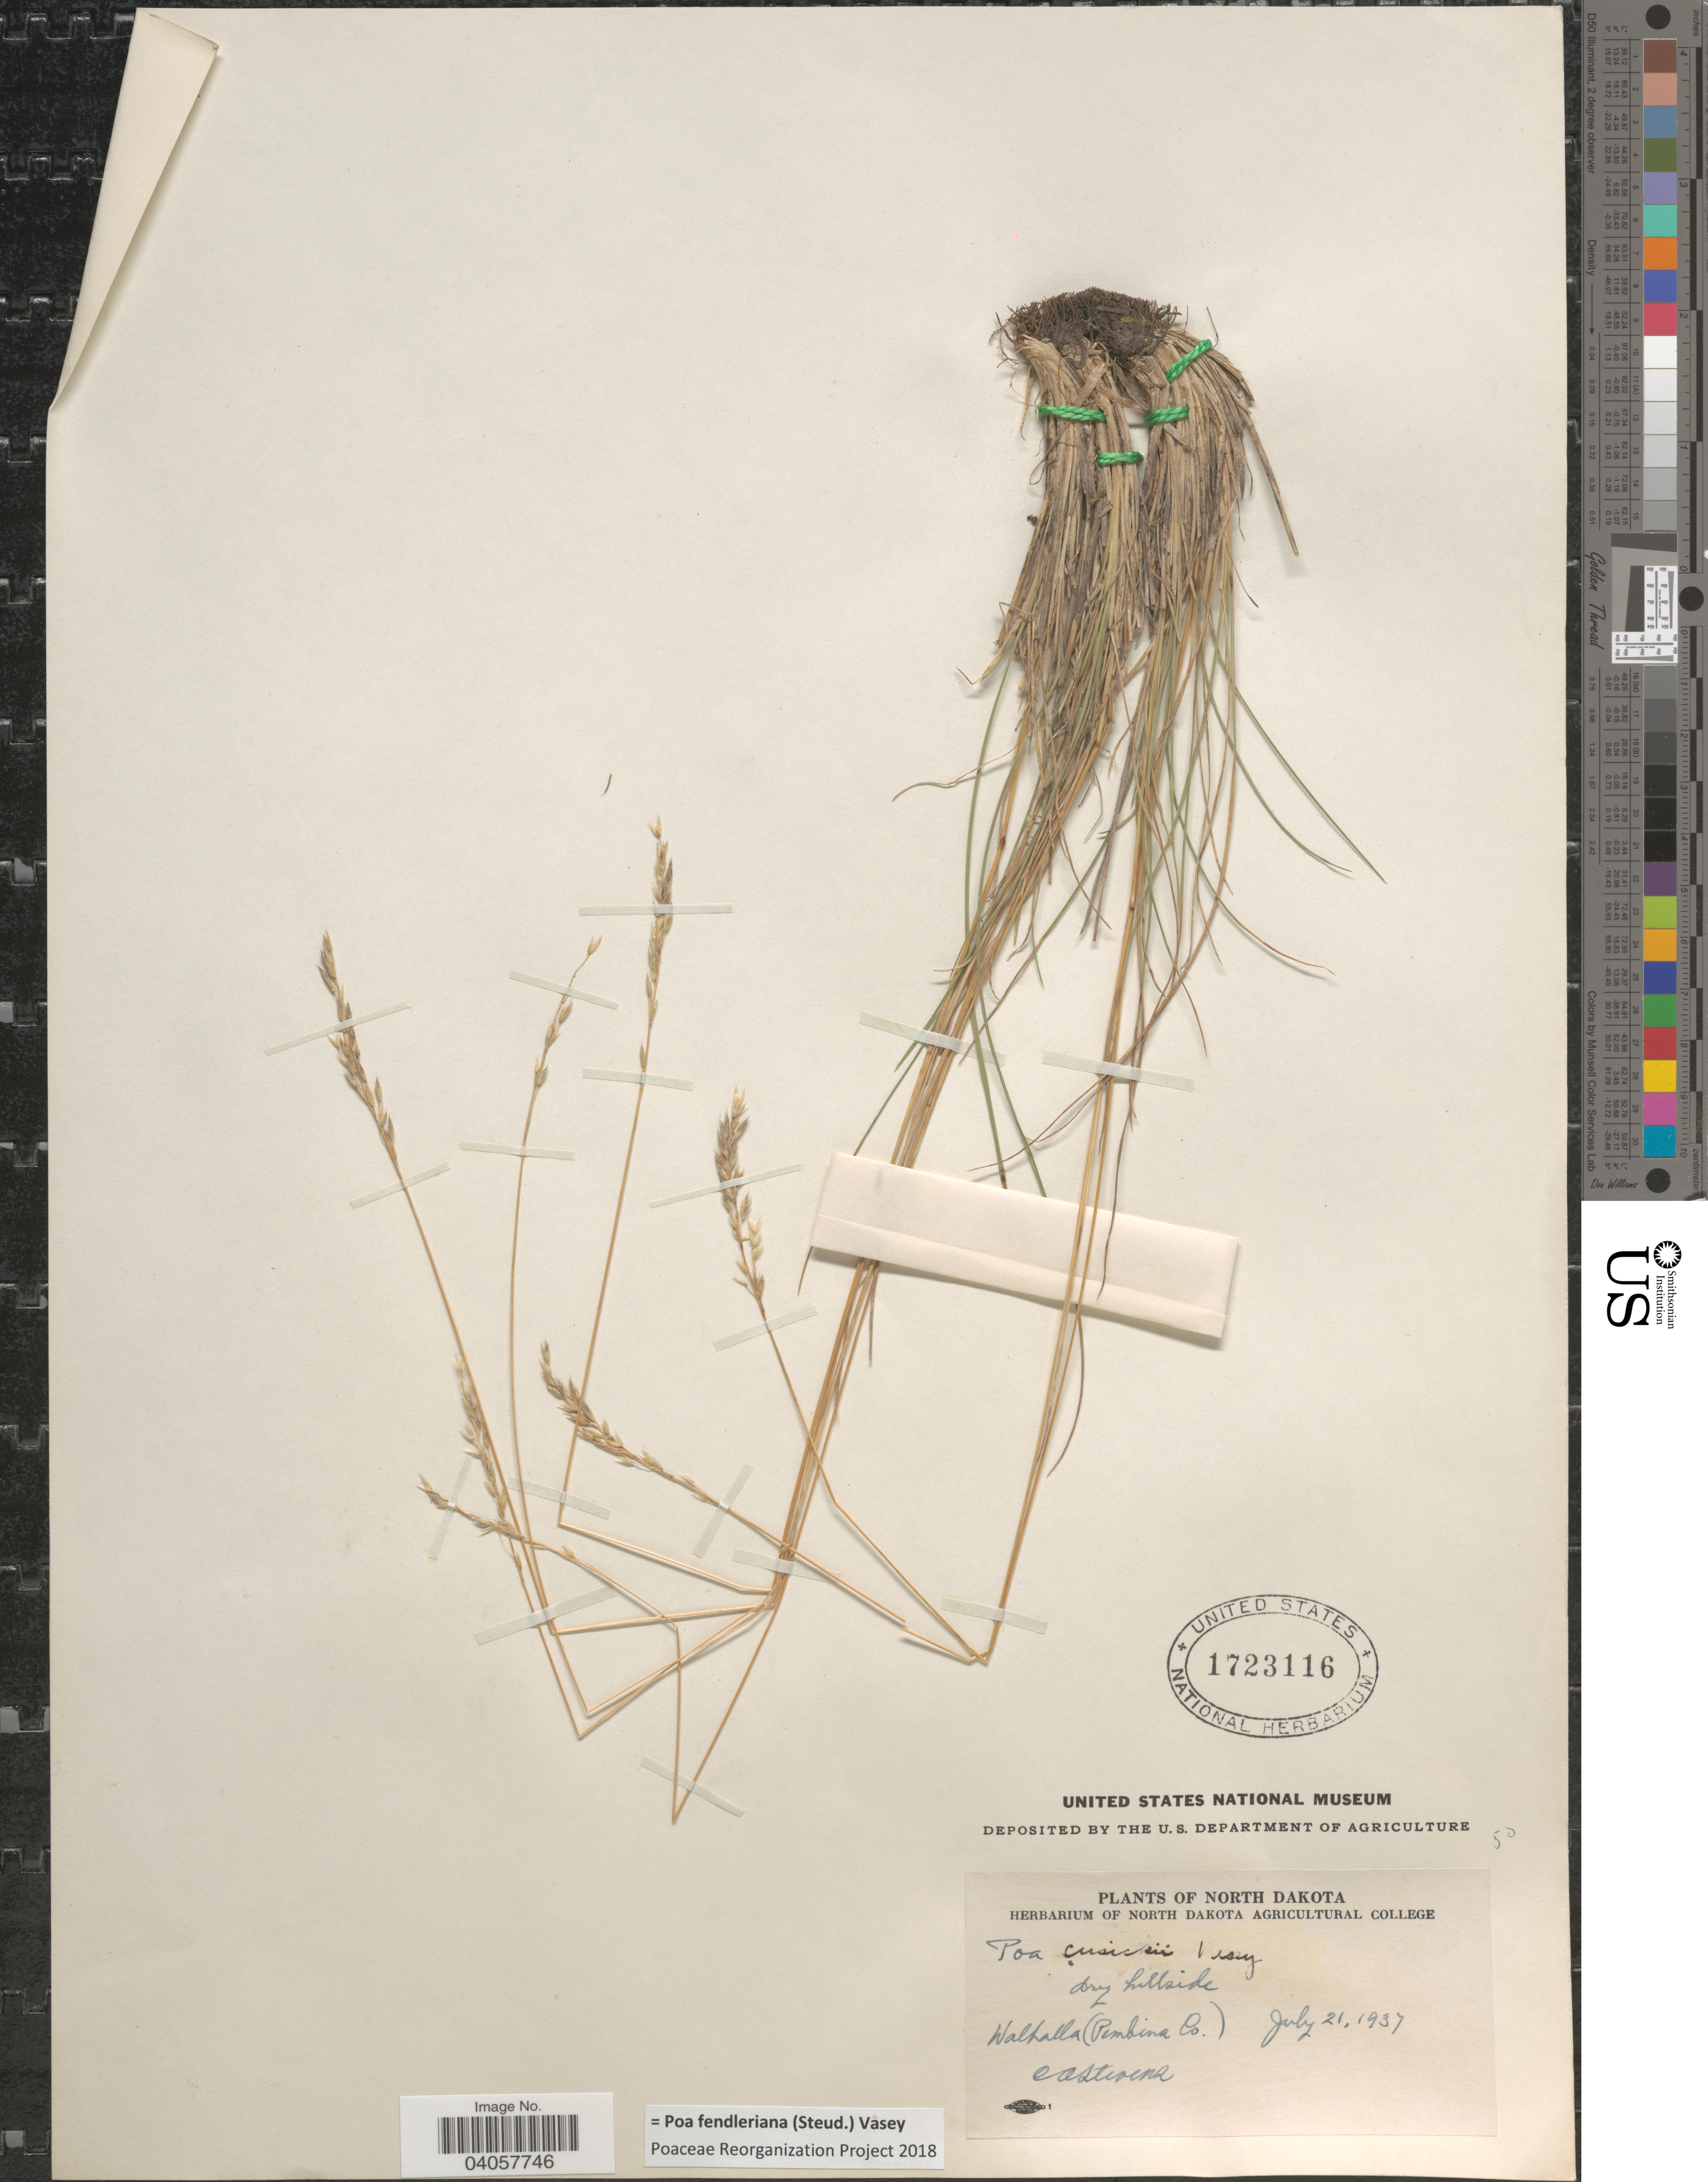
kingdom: Plantae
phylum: Tracheophyta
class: Liliopsida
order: Poales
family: Poaceae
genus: Poa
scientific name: Poa fendleriana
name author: (Steud.) Vasey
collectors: O. A. Stevens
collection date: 1937-07-21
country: United States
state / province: North Dakota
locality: Walhalla (Pembina Co.).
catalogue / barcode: US 1723116